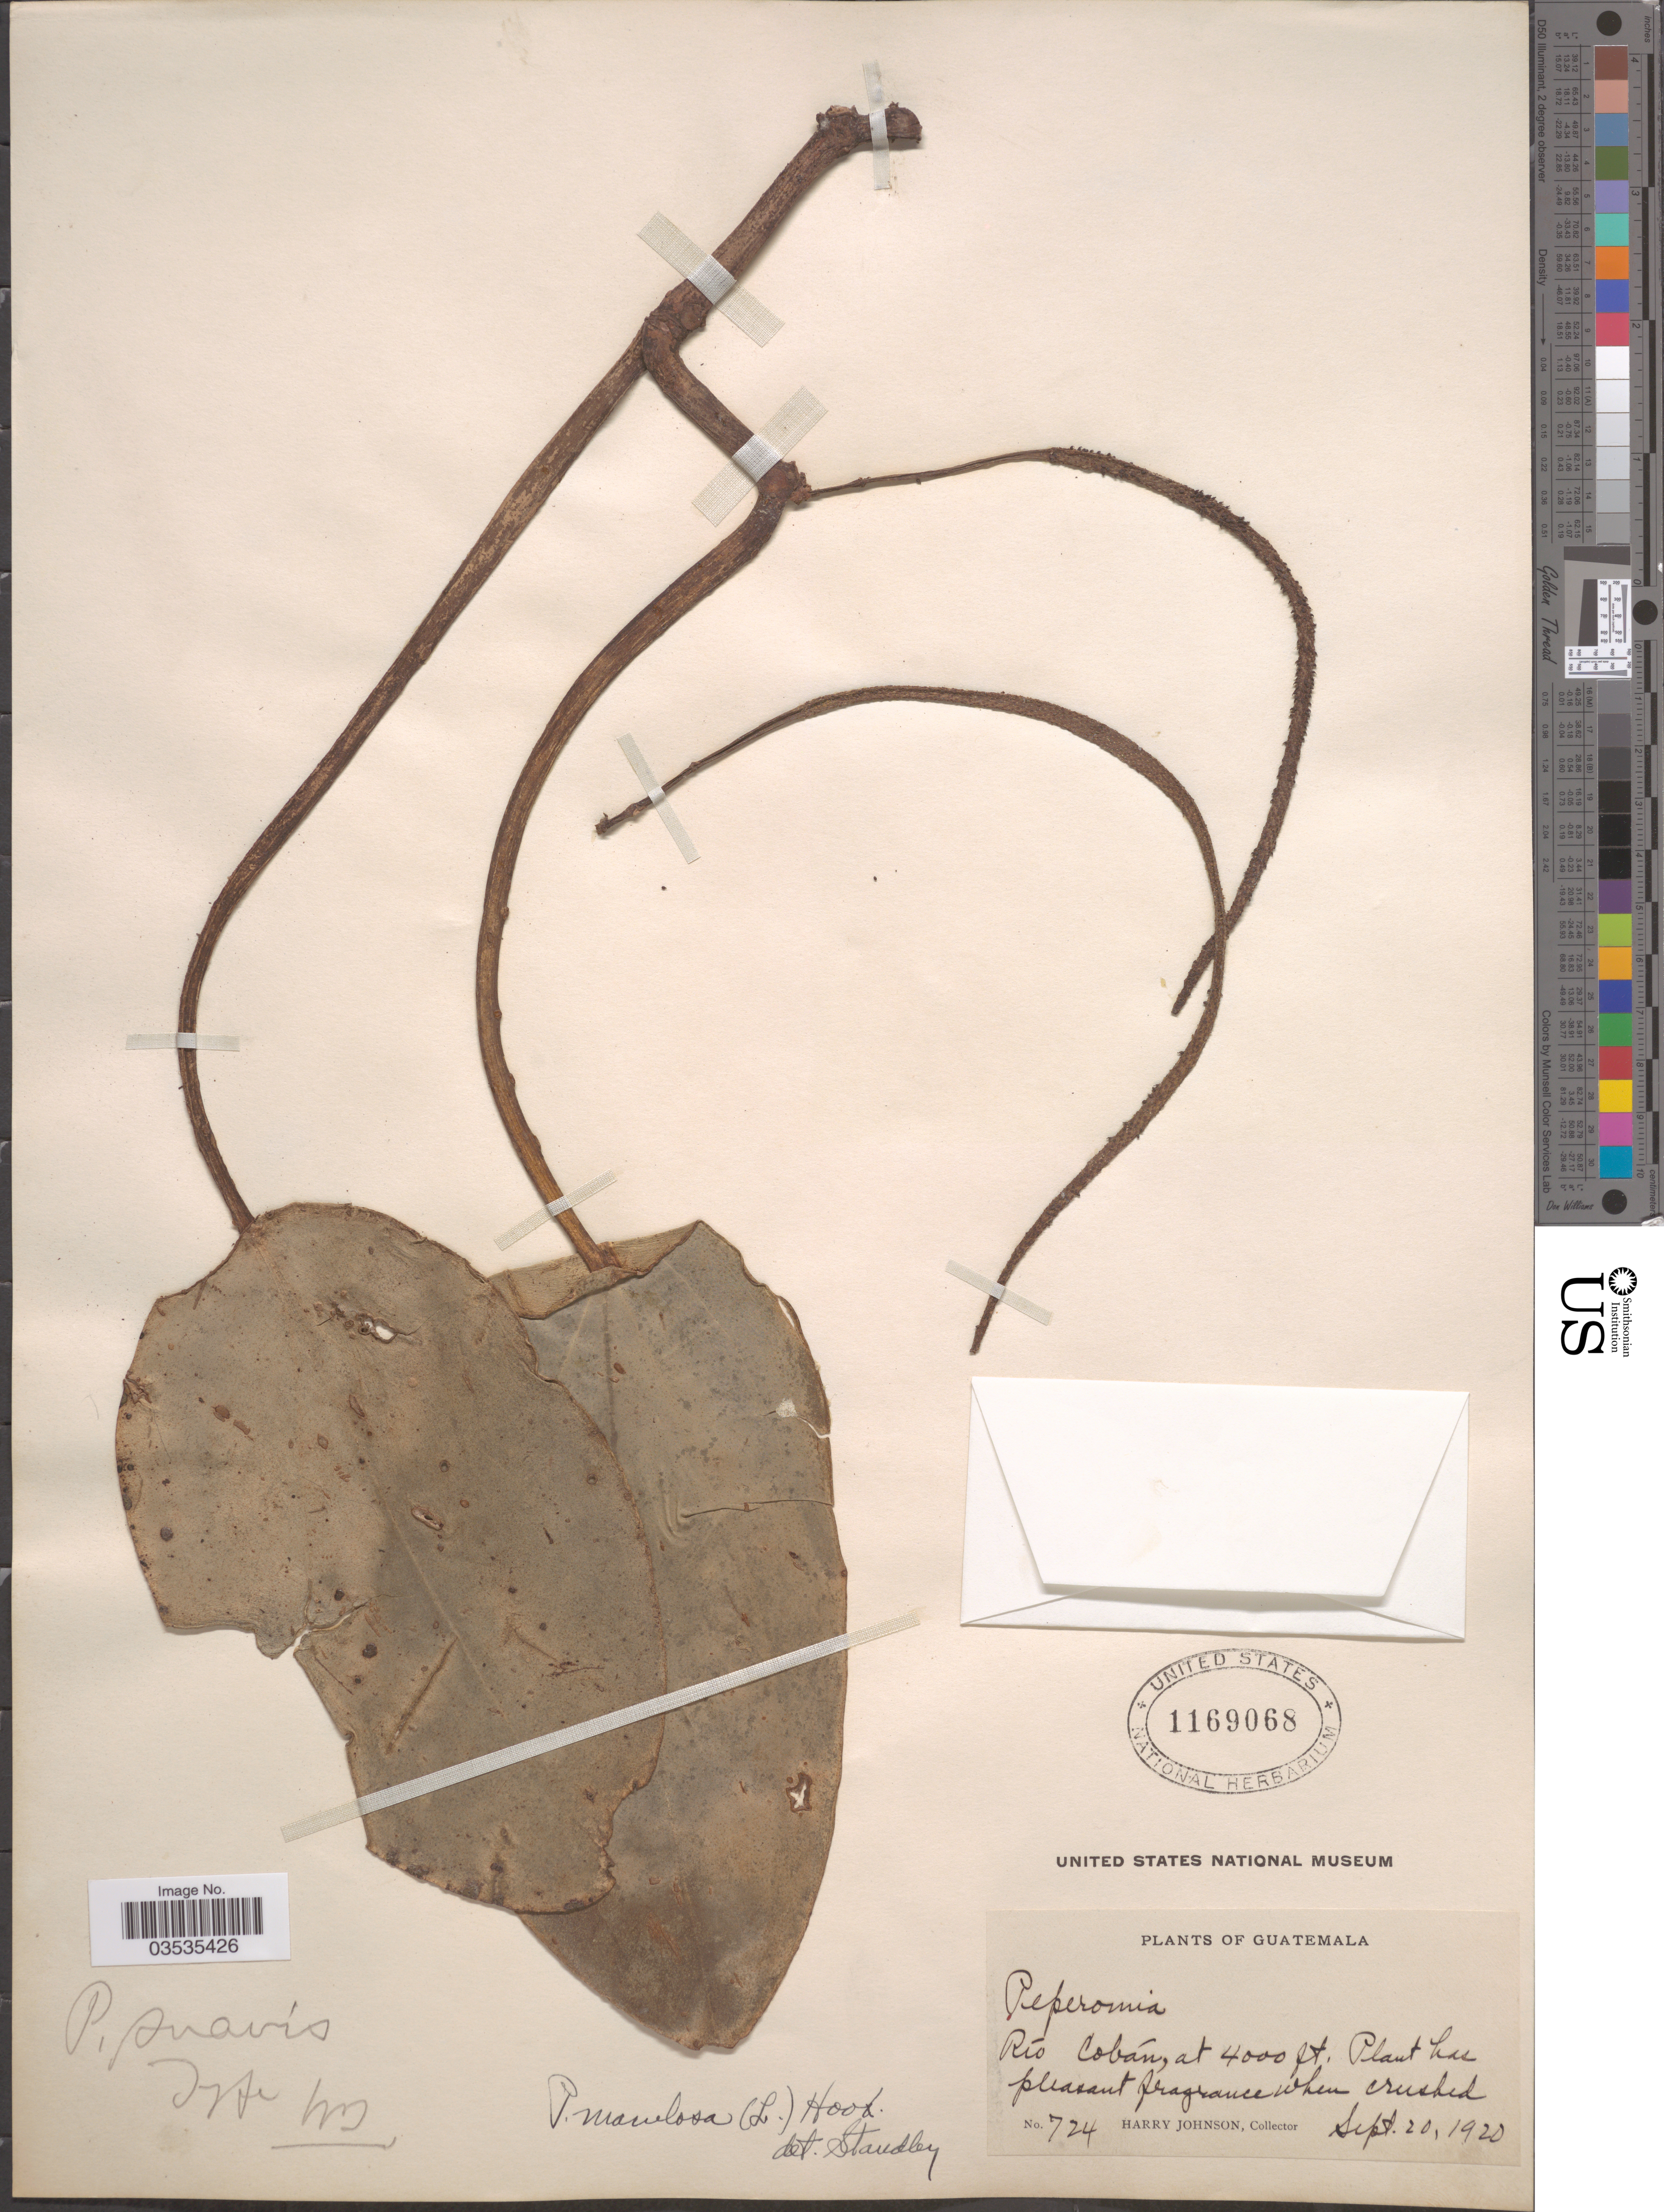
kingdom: Plantae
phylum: Tracheophyta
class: Magnoliopsida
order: Piperales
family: Piperaceae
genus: Peperomia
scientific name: Peperomia maculosa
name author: (L.) Hook.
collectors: H. Johnson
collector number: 724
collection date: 1920-09-20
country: Guatemala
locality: Río Cobán.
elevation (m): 1219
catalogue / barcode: US 1169068